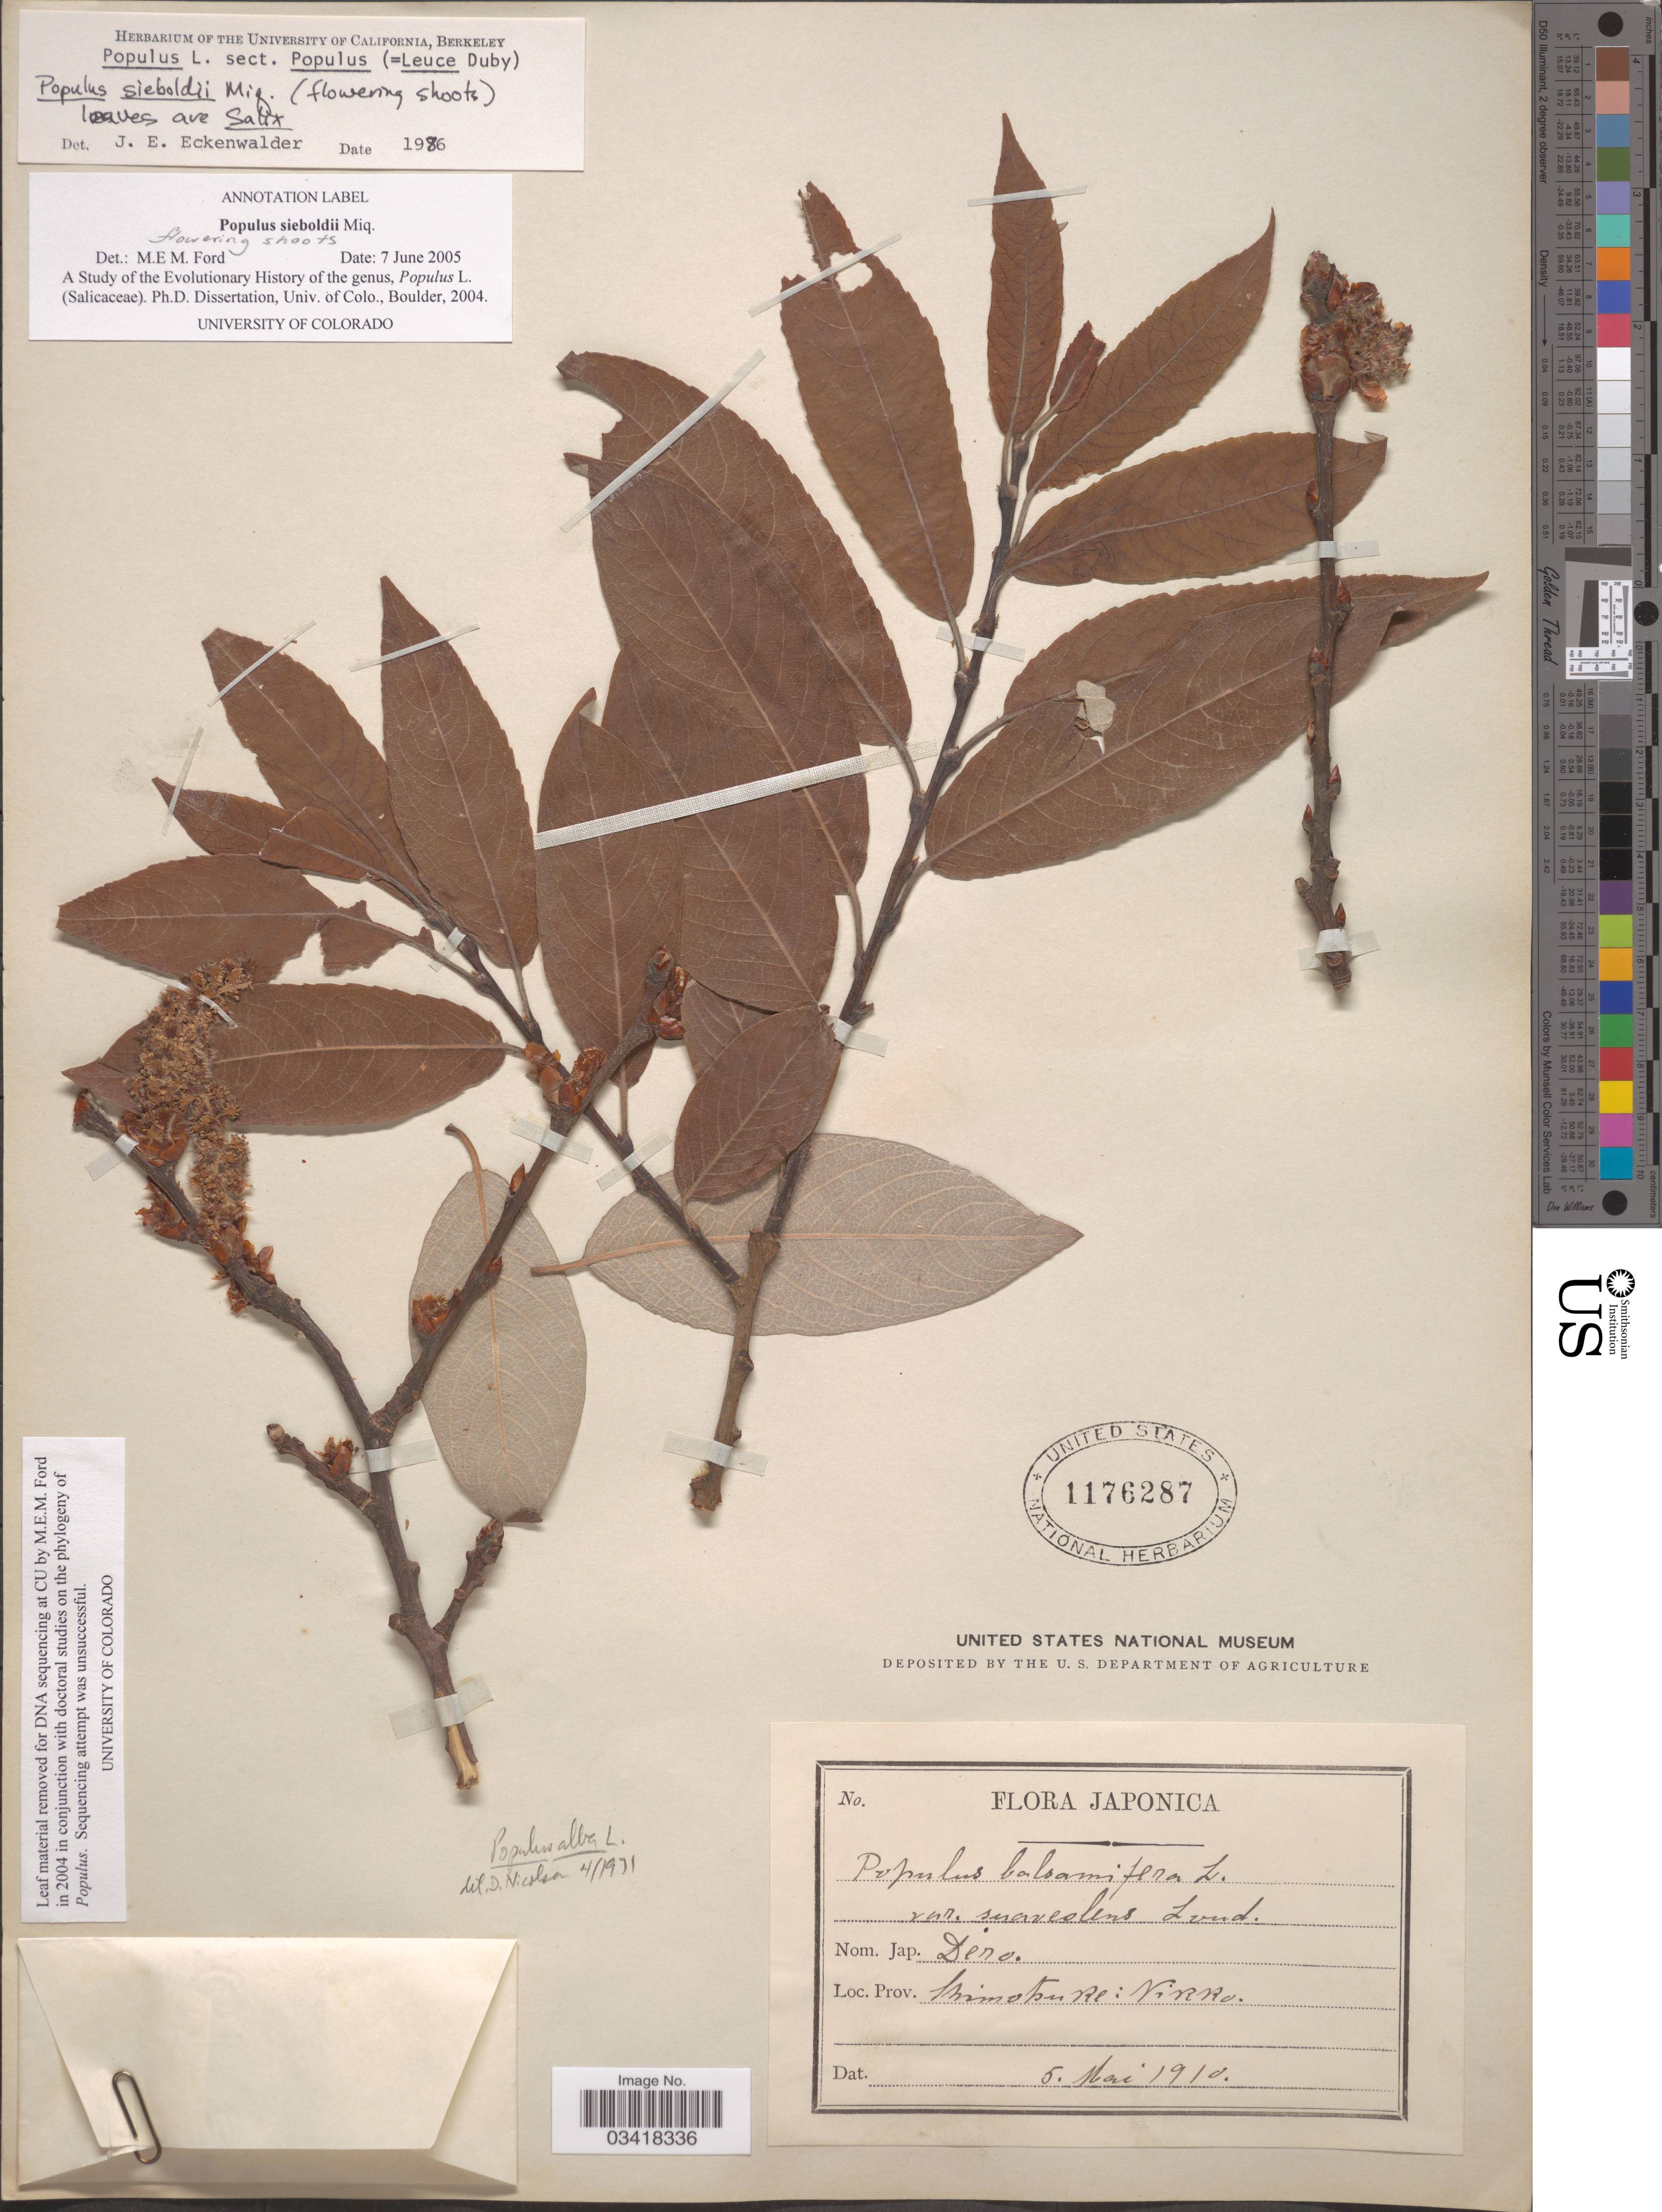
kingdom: Plantae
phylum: Tracheophyta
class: Magnoliopsida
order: Malpighiales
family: Salicaceae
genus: Populus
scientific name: Populus sieboldii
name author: Miq.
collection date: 1910-05-05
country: Japan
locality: Prov. Shimotsuke: Nikko.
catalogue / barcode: US 1176287